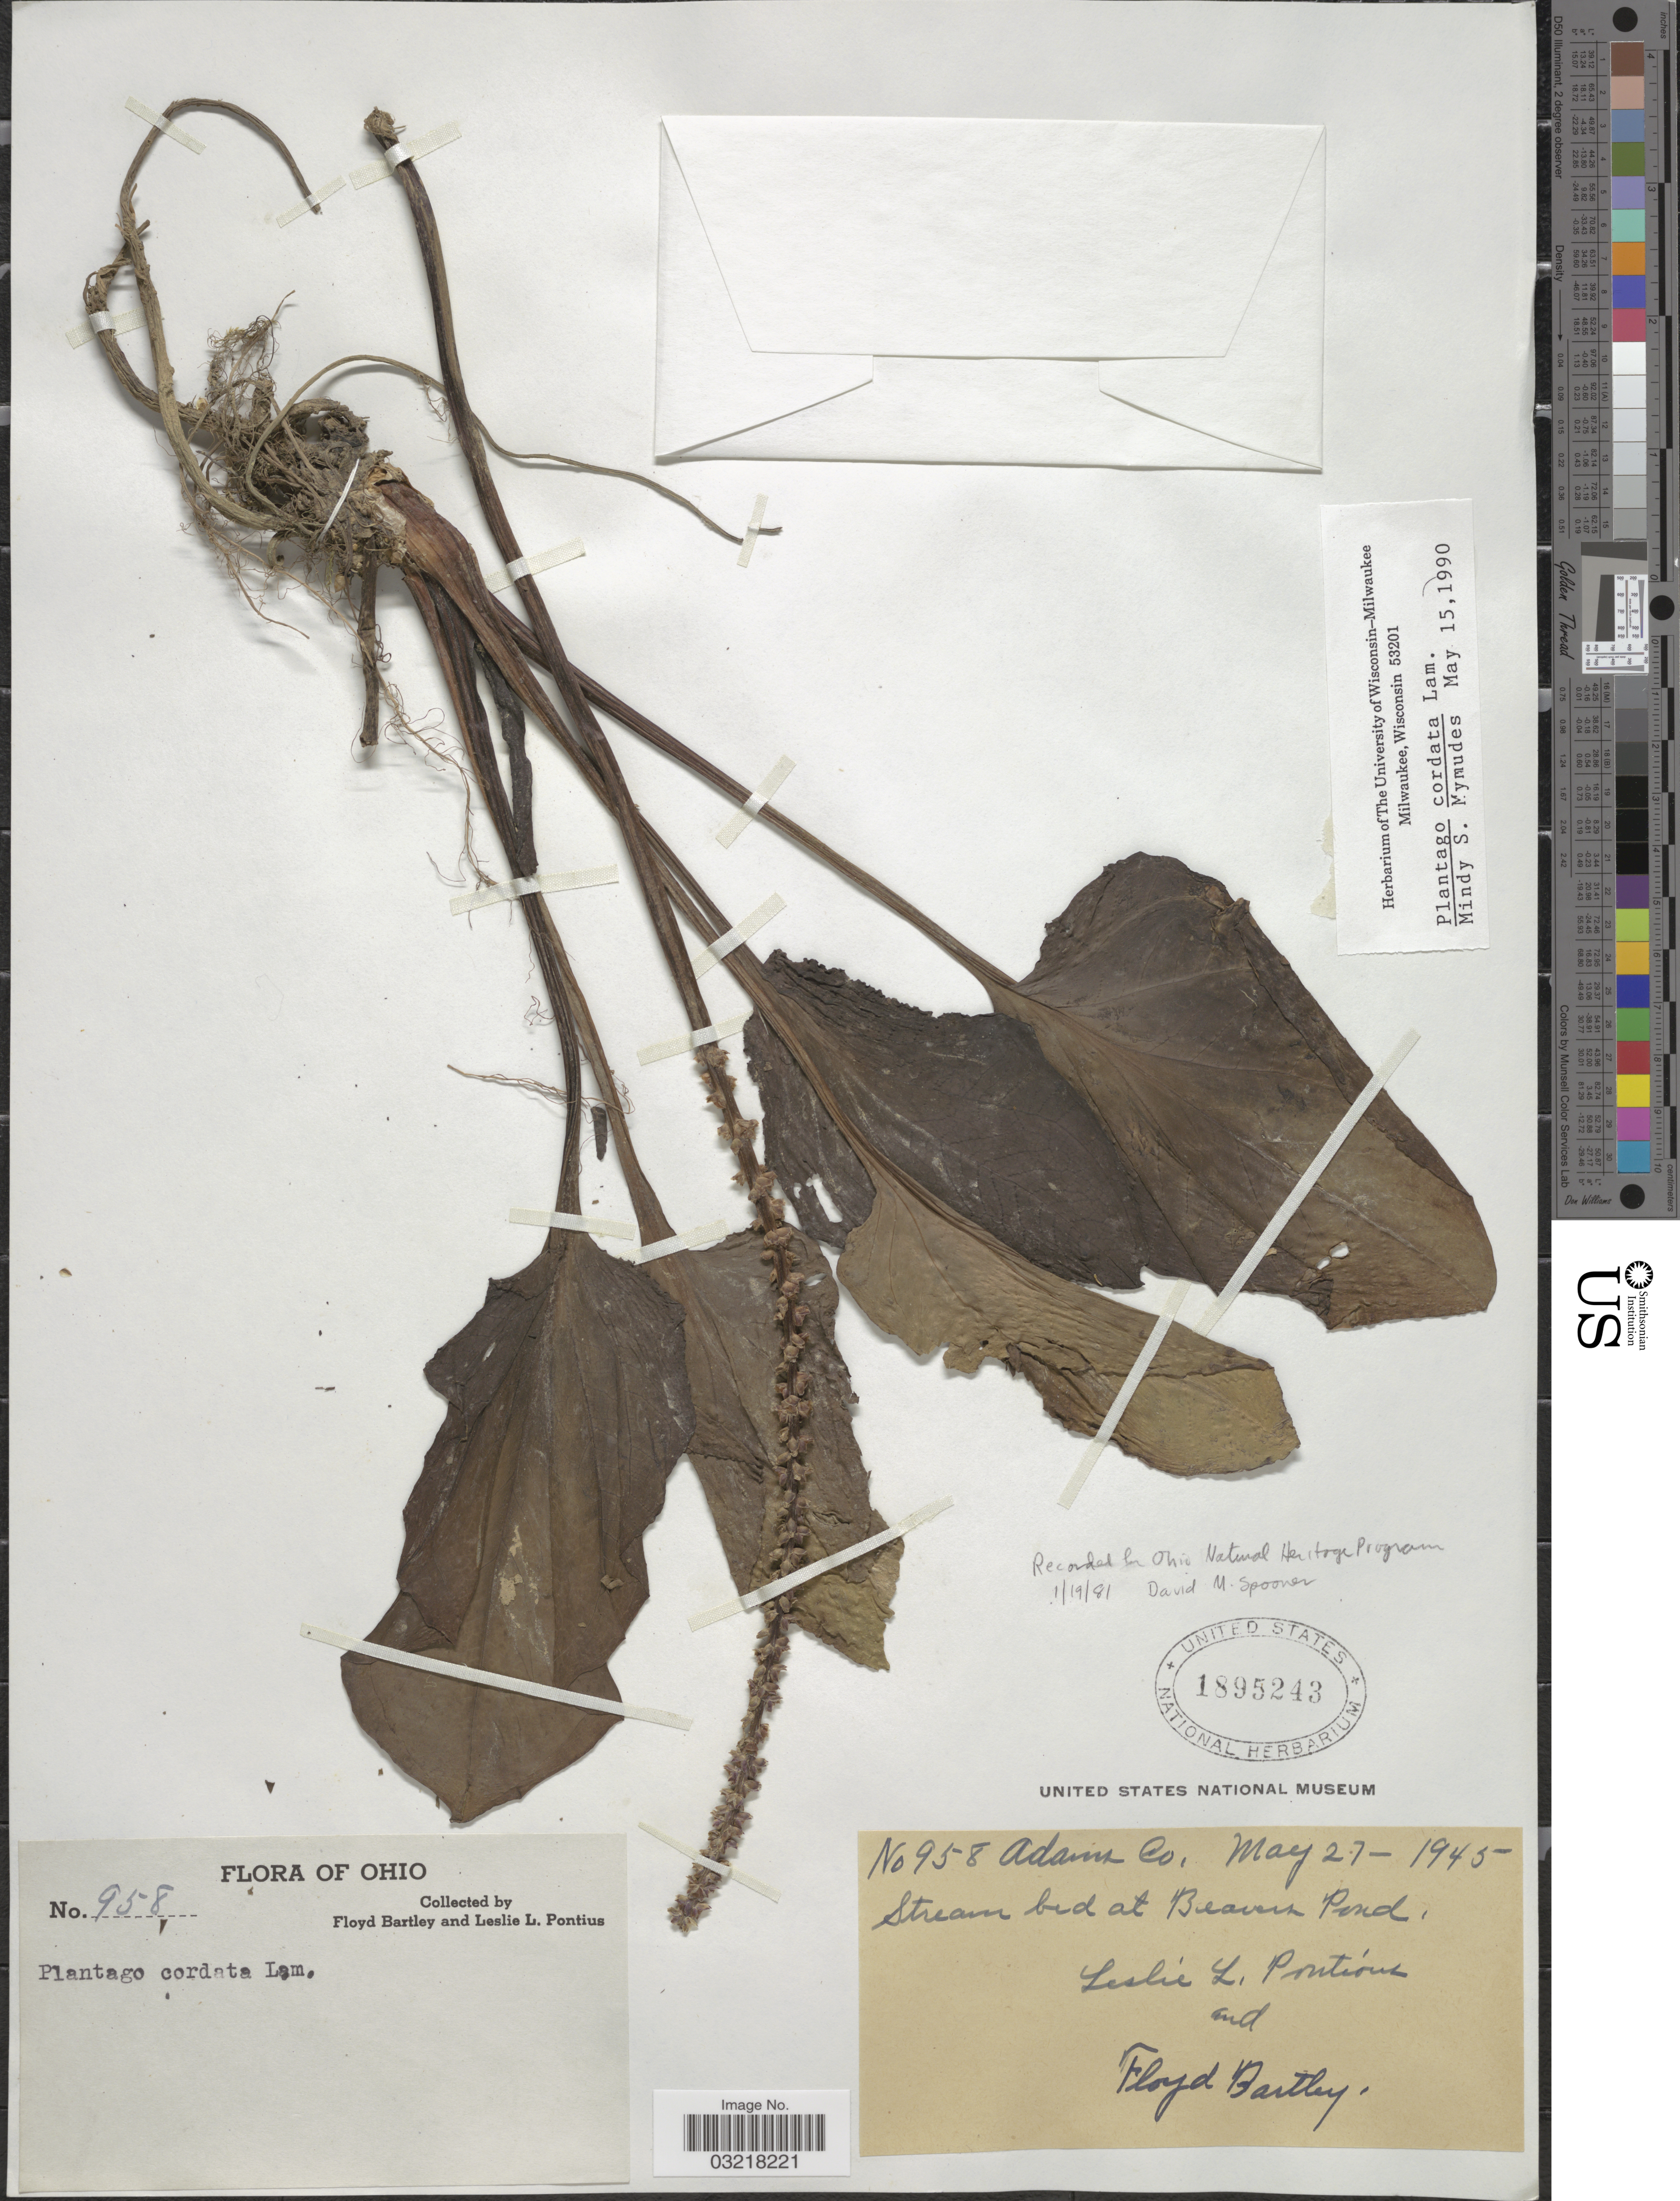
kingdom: Plantae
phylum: Tracheophyta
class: Magnoliopsida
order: Lamiales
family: Plantaginaceae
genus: Plantago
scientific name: Plantago cordata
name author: Lam.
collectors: L. Pontius & F. Bartley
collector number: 958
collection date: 1945-05-27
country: United States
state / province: Ohio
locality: Adams Co. Stream bid at Beavers Pond.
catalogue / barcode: US 1895243